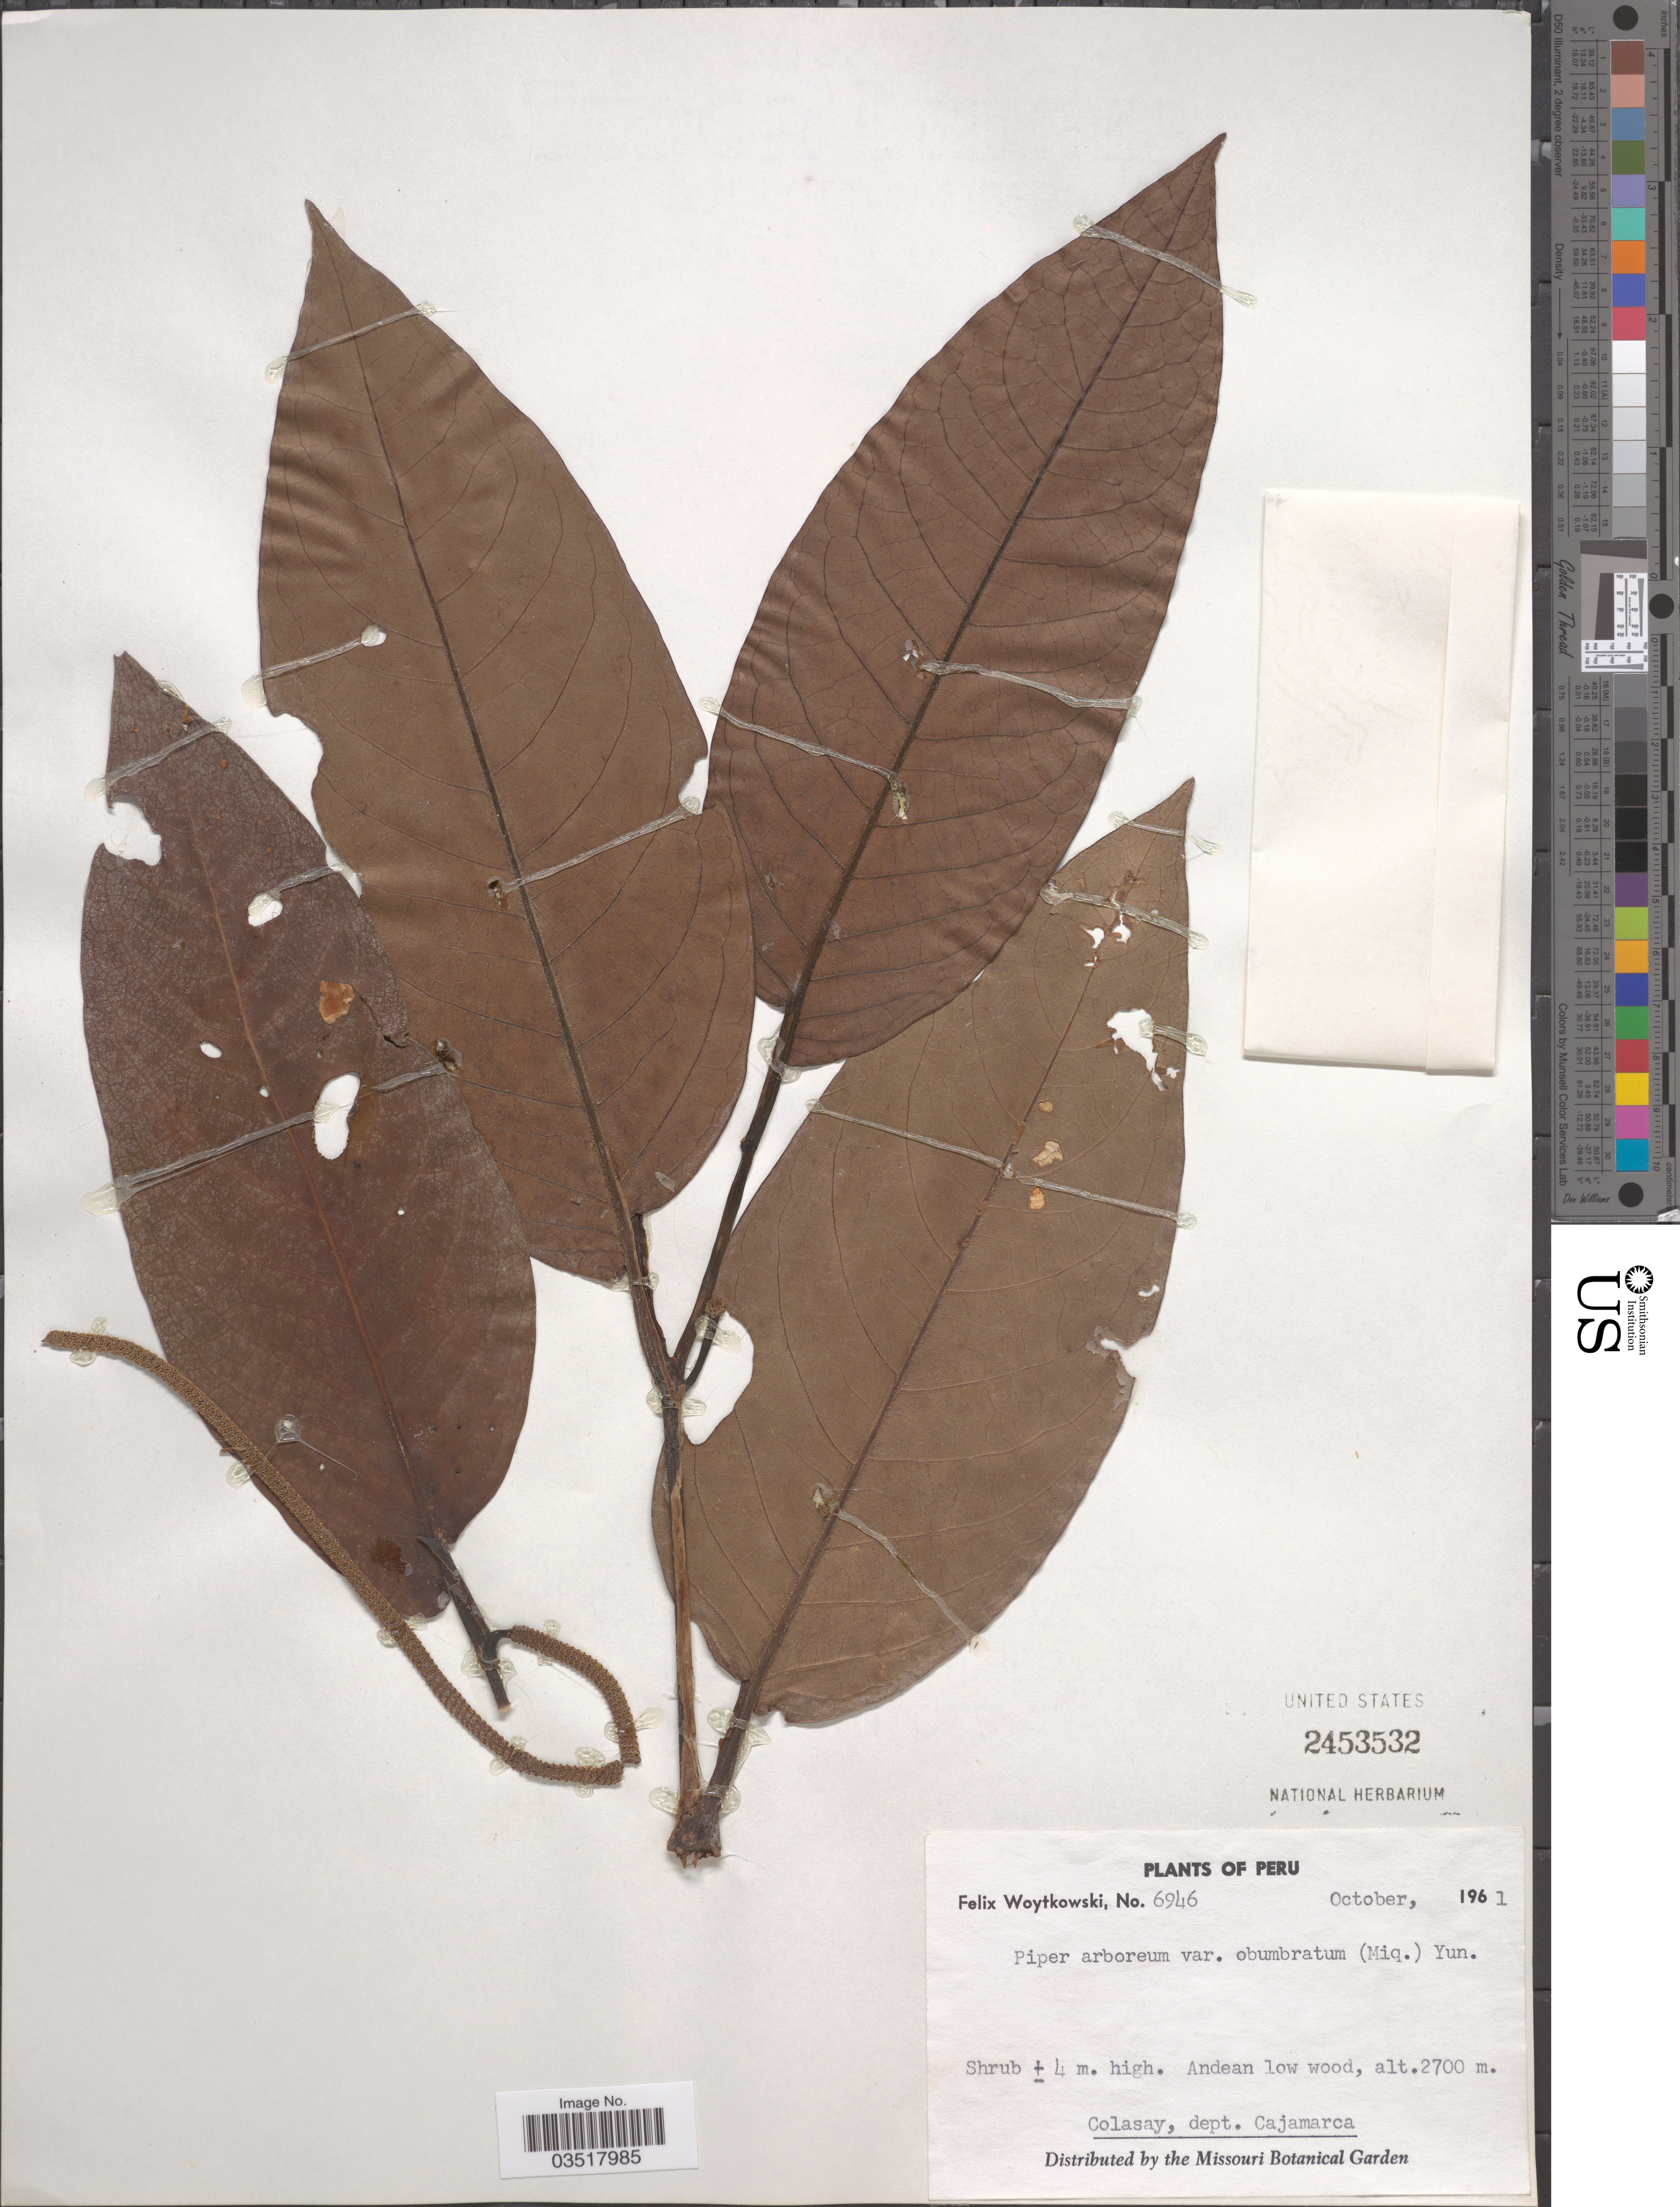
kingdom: Plantae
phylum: Tracheophyta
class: Magnoliopsida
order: Piperales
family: Piperaceae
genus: Piper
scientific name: Piper arboreum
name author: Aubl.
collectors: F. Woytkowski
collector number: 6946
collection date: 1961-10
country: Peru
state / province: Cajamarca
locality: Andean low wood. Colasay, dept. Cajamarca.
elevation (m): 2700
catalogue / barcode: US 2453532